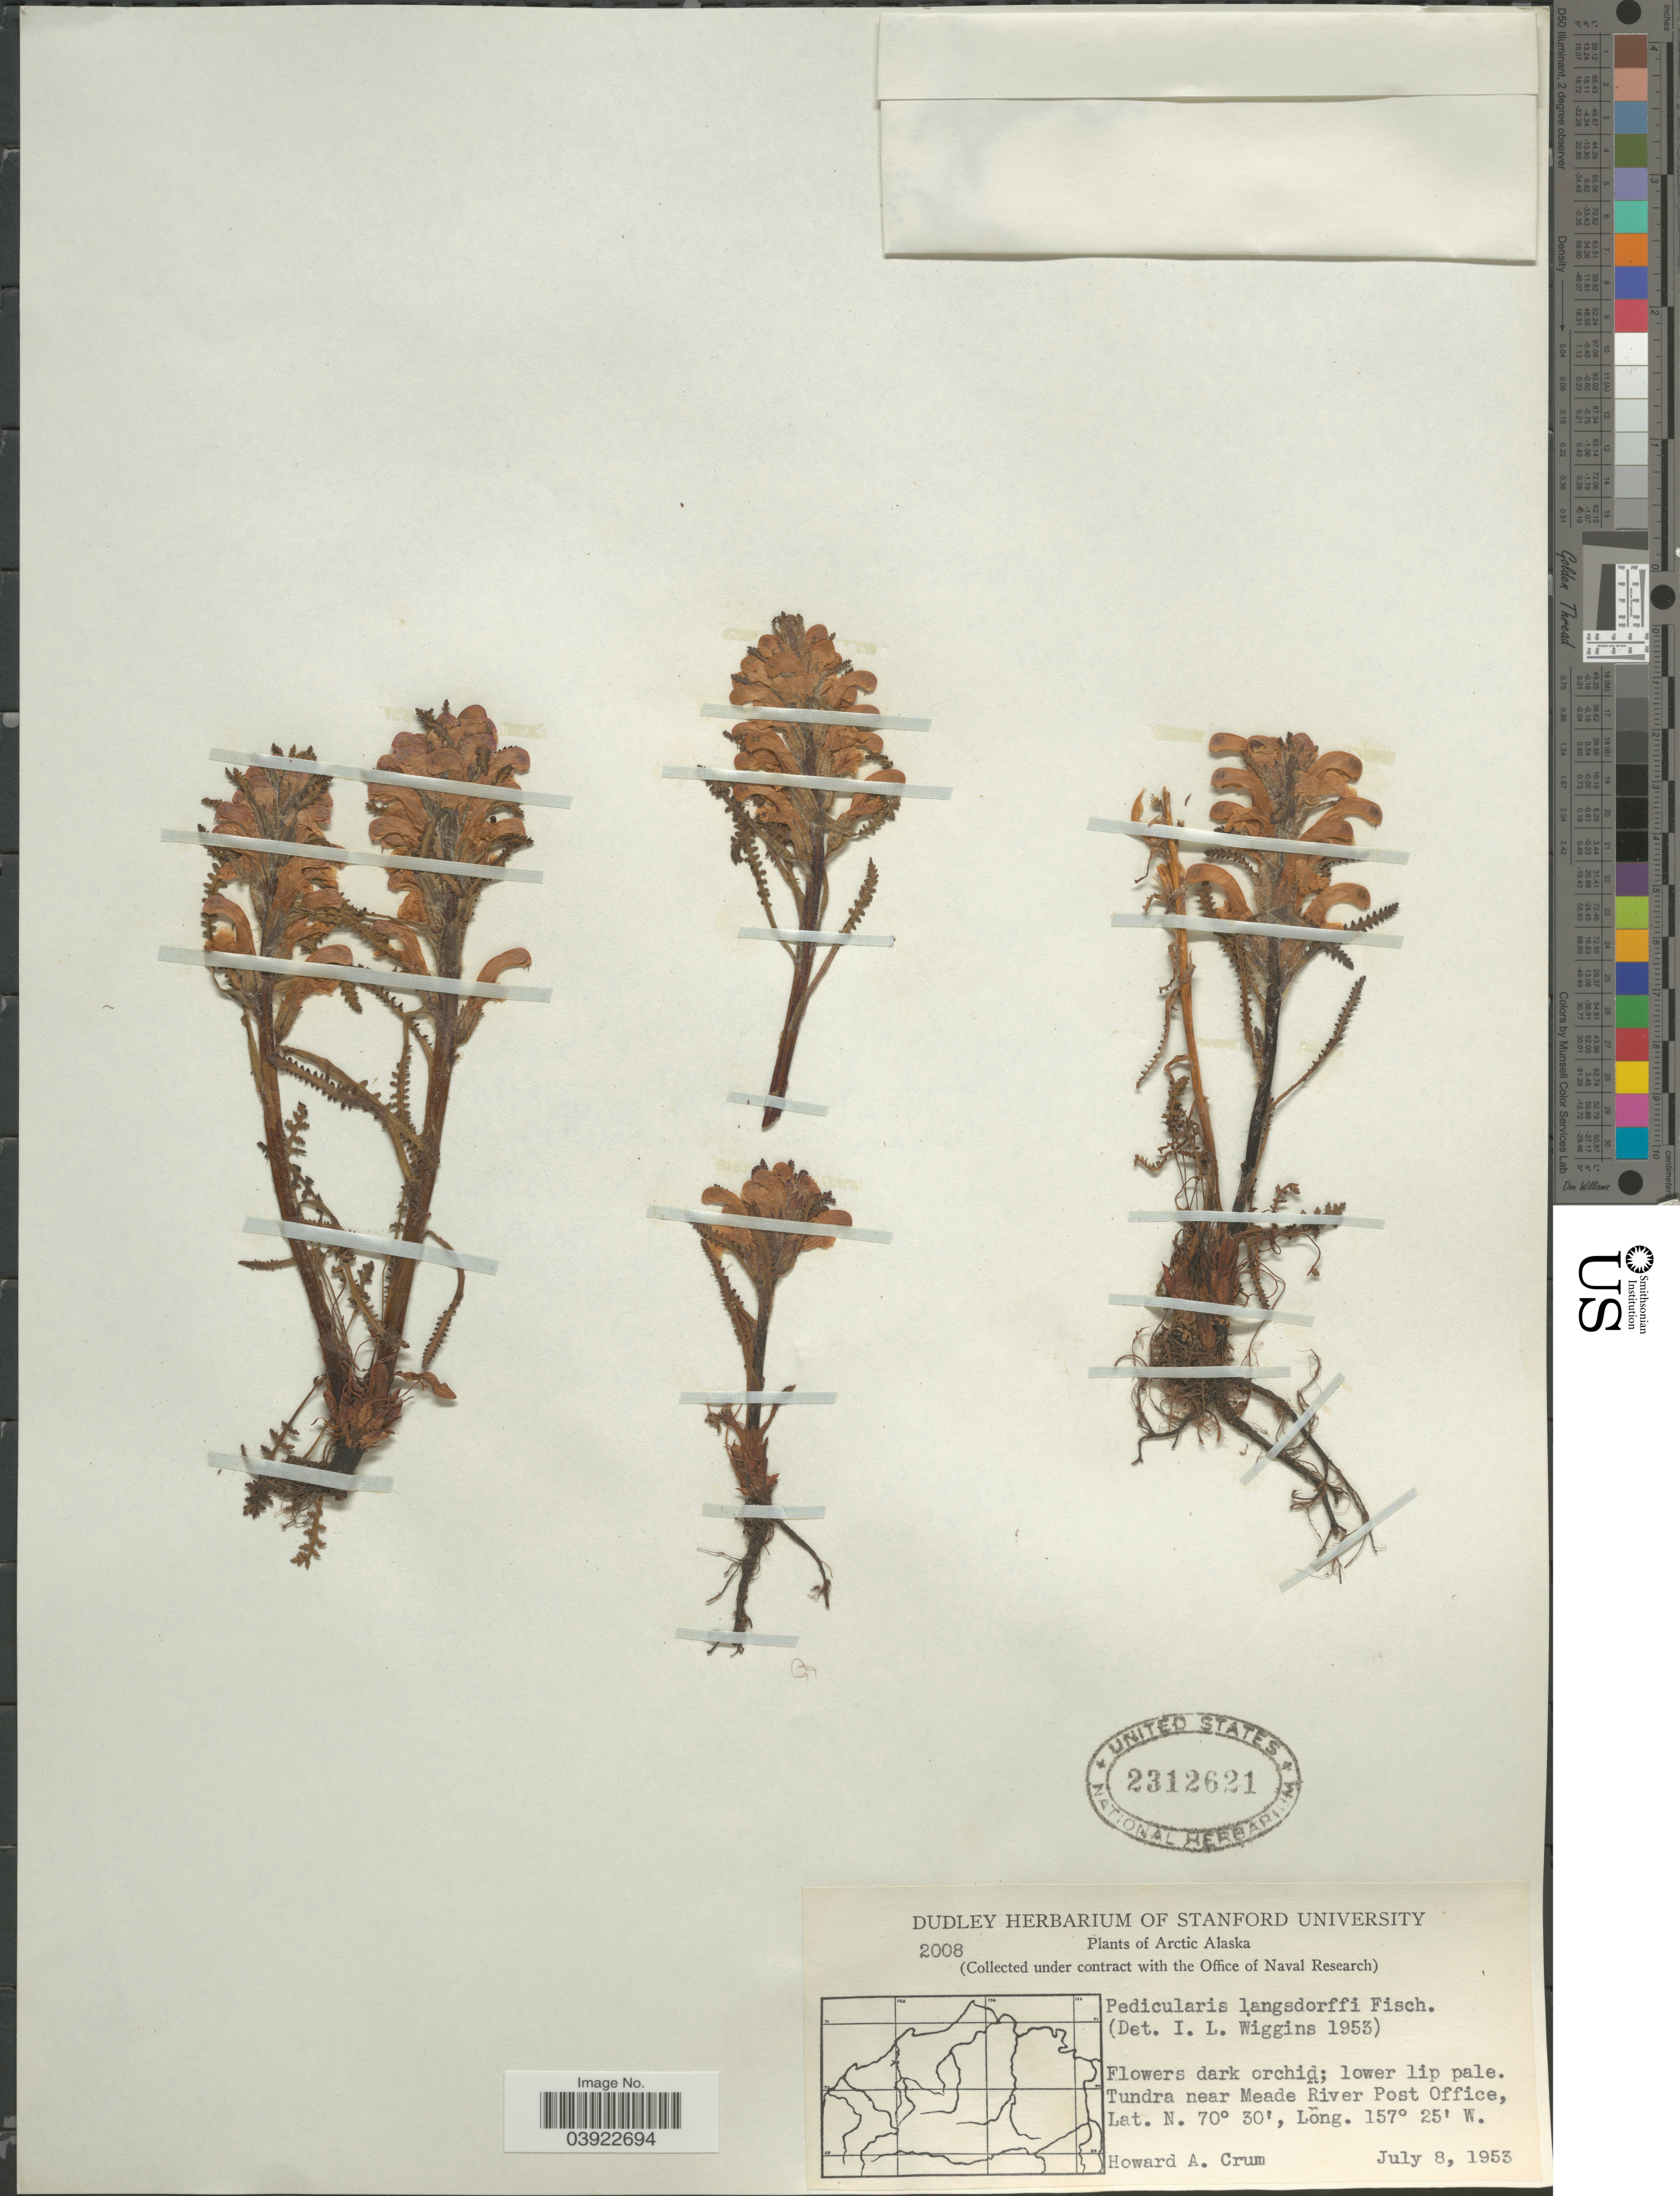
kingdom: Plantae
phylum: Tracheophyta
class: Magnoliopsida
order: Lamiales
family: Orobanchaceae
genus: Pedicularis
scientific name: Pedicularis langsdorffii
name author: Fisch. ex Steven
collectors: H. A. Crum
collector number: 2008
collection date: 1953-07-08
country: United States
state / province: Alaska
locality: Arctic Alaska. Tundra near Meade River Post Office.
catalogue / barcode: US 2312621